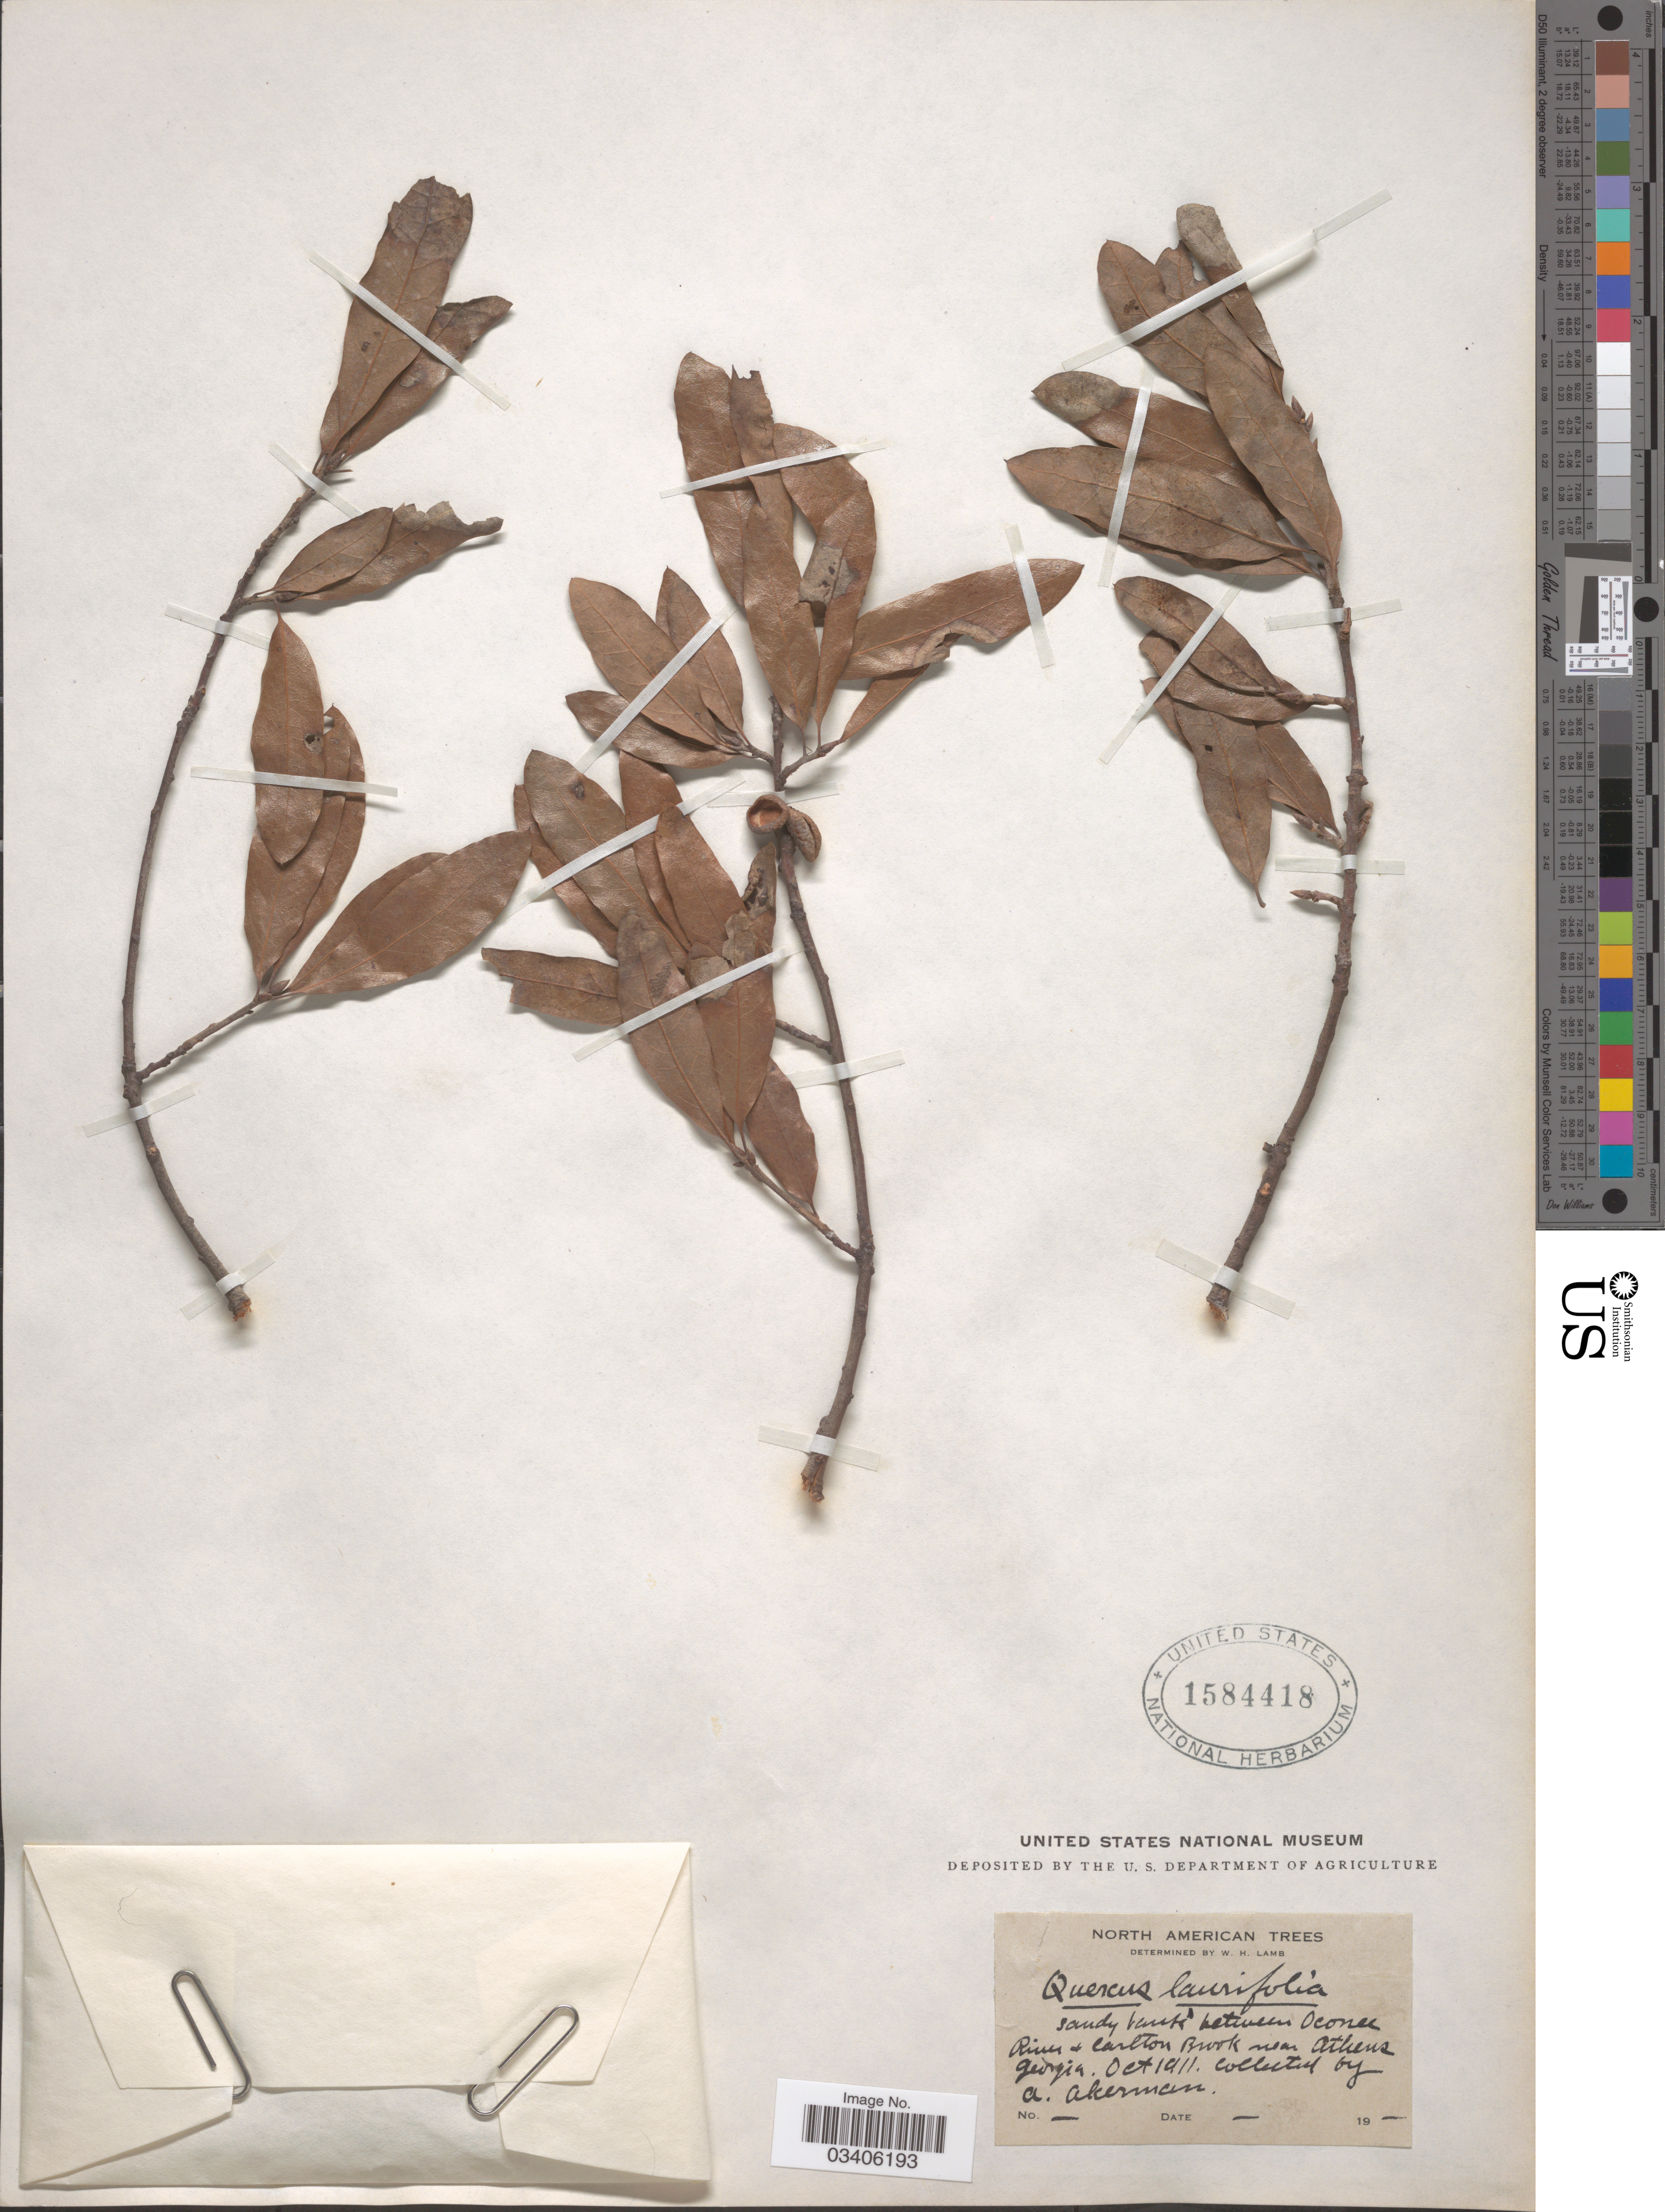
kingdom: Plantae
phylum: Tracheophyta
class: Magnoliopsida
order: Fagales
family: Fagaceae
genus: Quercus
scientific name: Quercus laurifolia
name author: Michx.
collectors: A. Akerman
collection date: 1911-10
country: United States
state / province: Georgia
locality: River & Carlton Brook near Athens.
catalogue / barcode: US 1584418